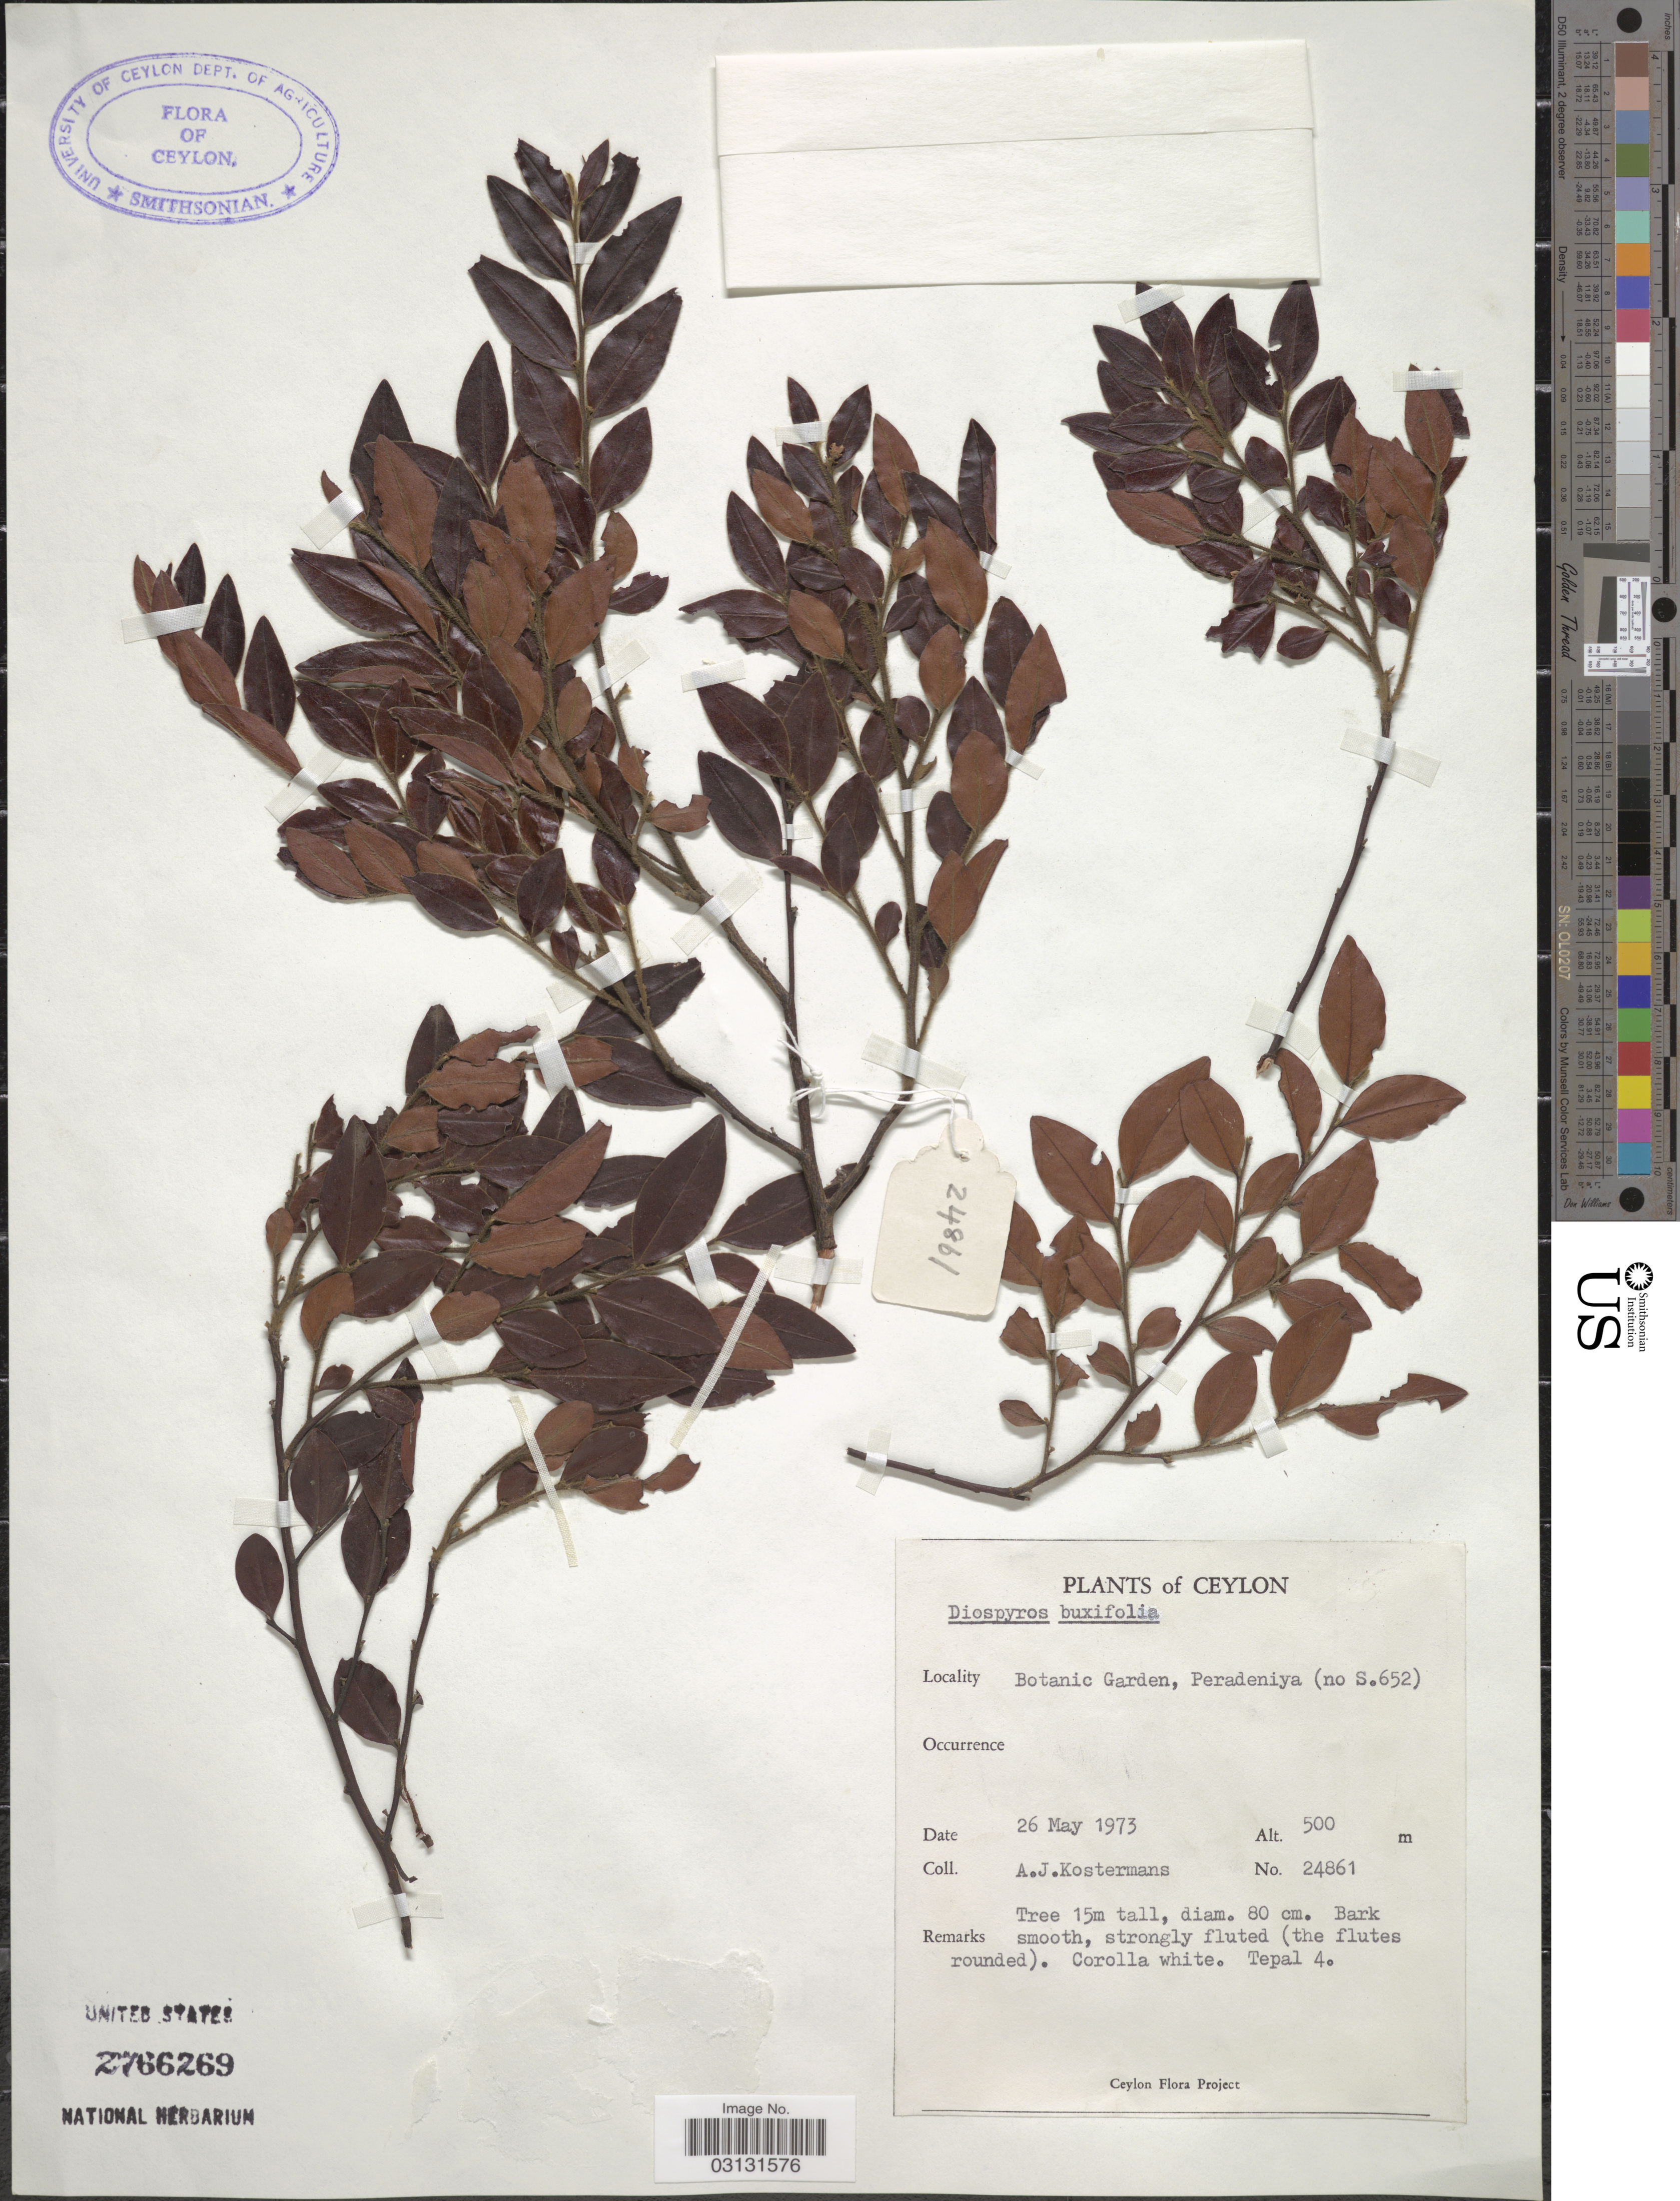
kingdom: Plantae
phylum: Tracheophyta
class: Magnoliopsida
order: Ericales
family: Ebenaceae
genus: Diospyros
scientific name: Diospyros buxifolia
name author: (Blume) Hiern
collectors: A. J. G. Kostermans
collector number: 24861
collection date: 1973-05-26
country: Sri Lanka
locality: Ceylon. Botanic Garden, Peradeniya (no. S.652).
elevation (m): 500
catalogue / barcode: US 2766269